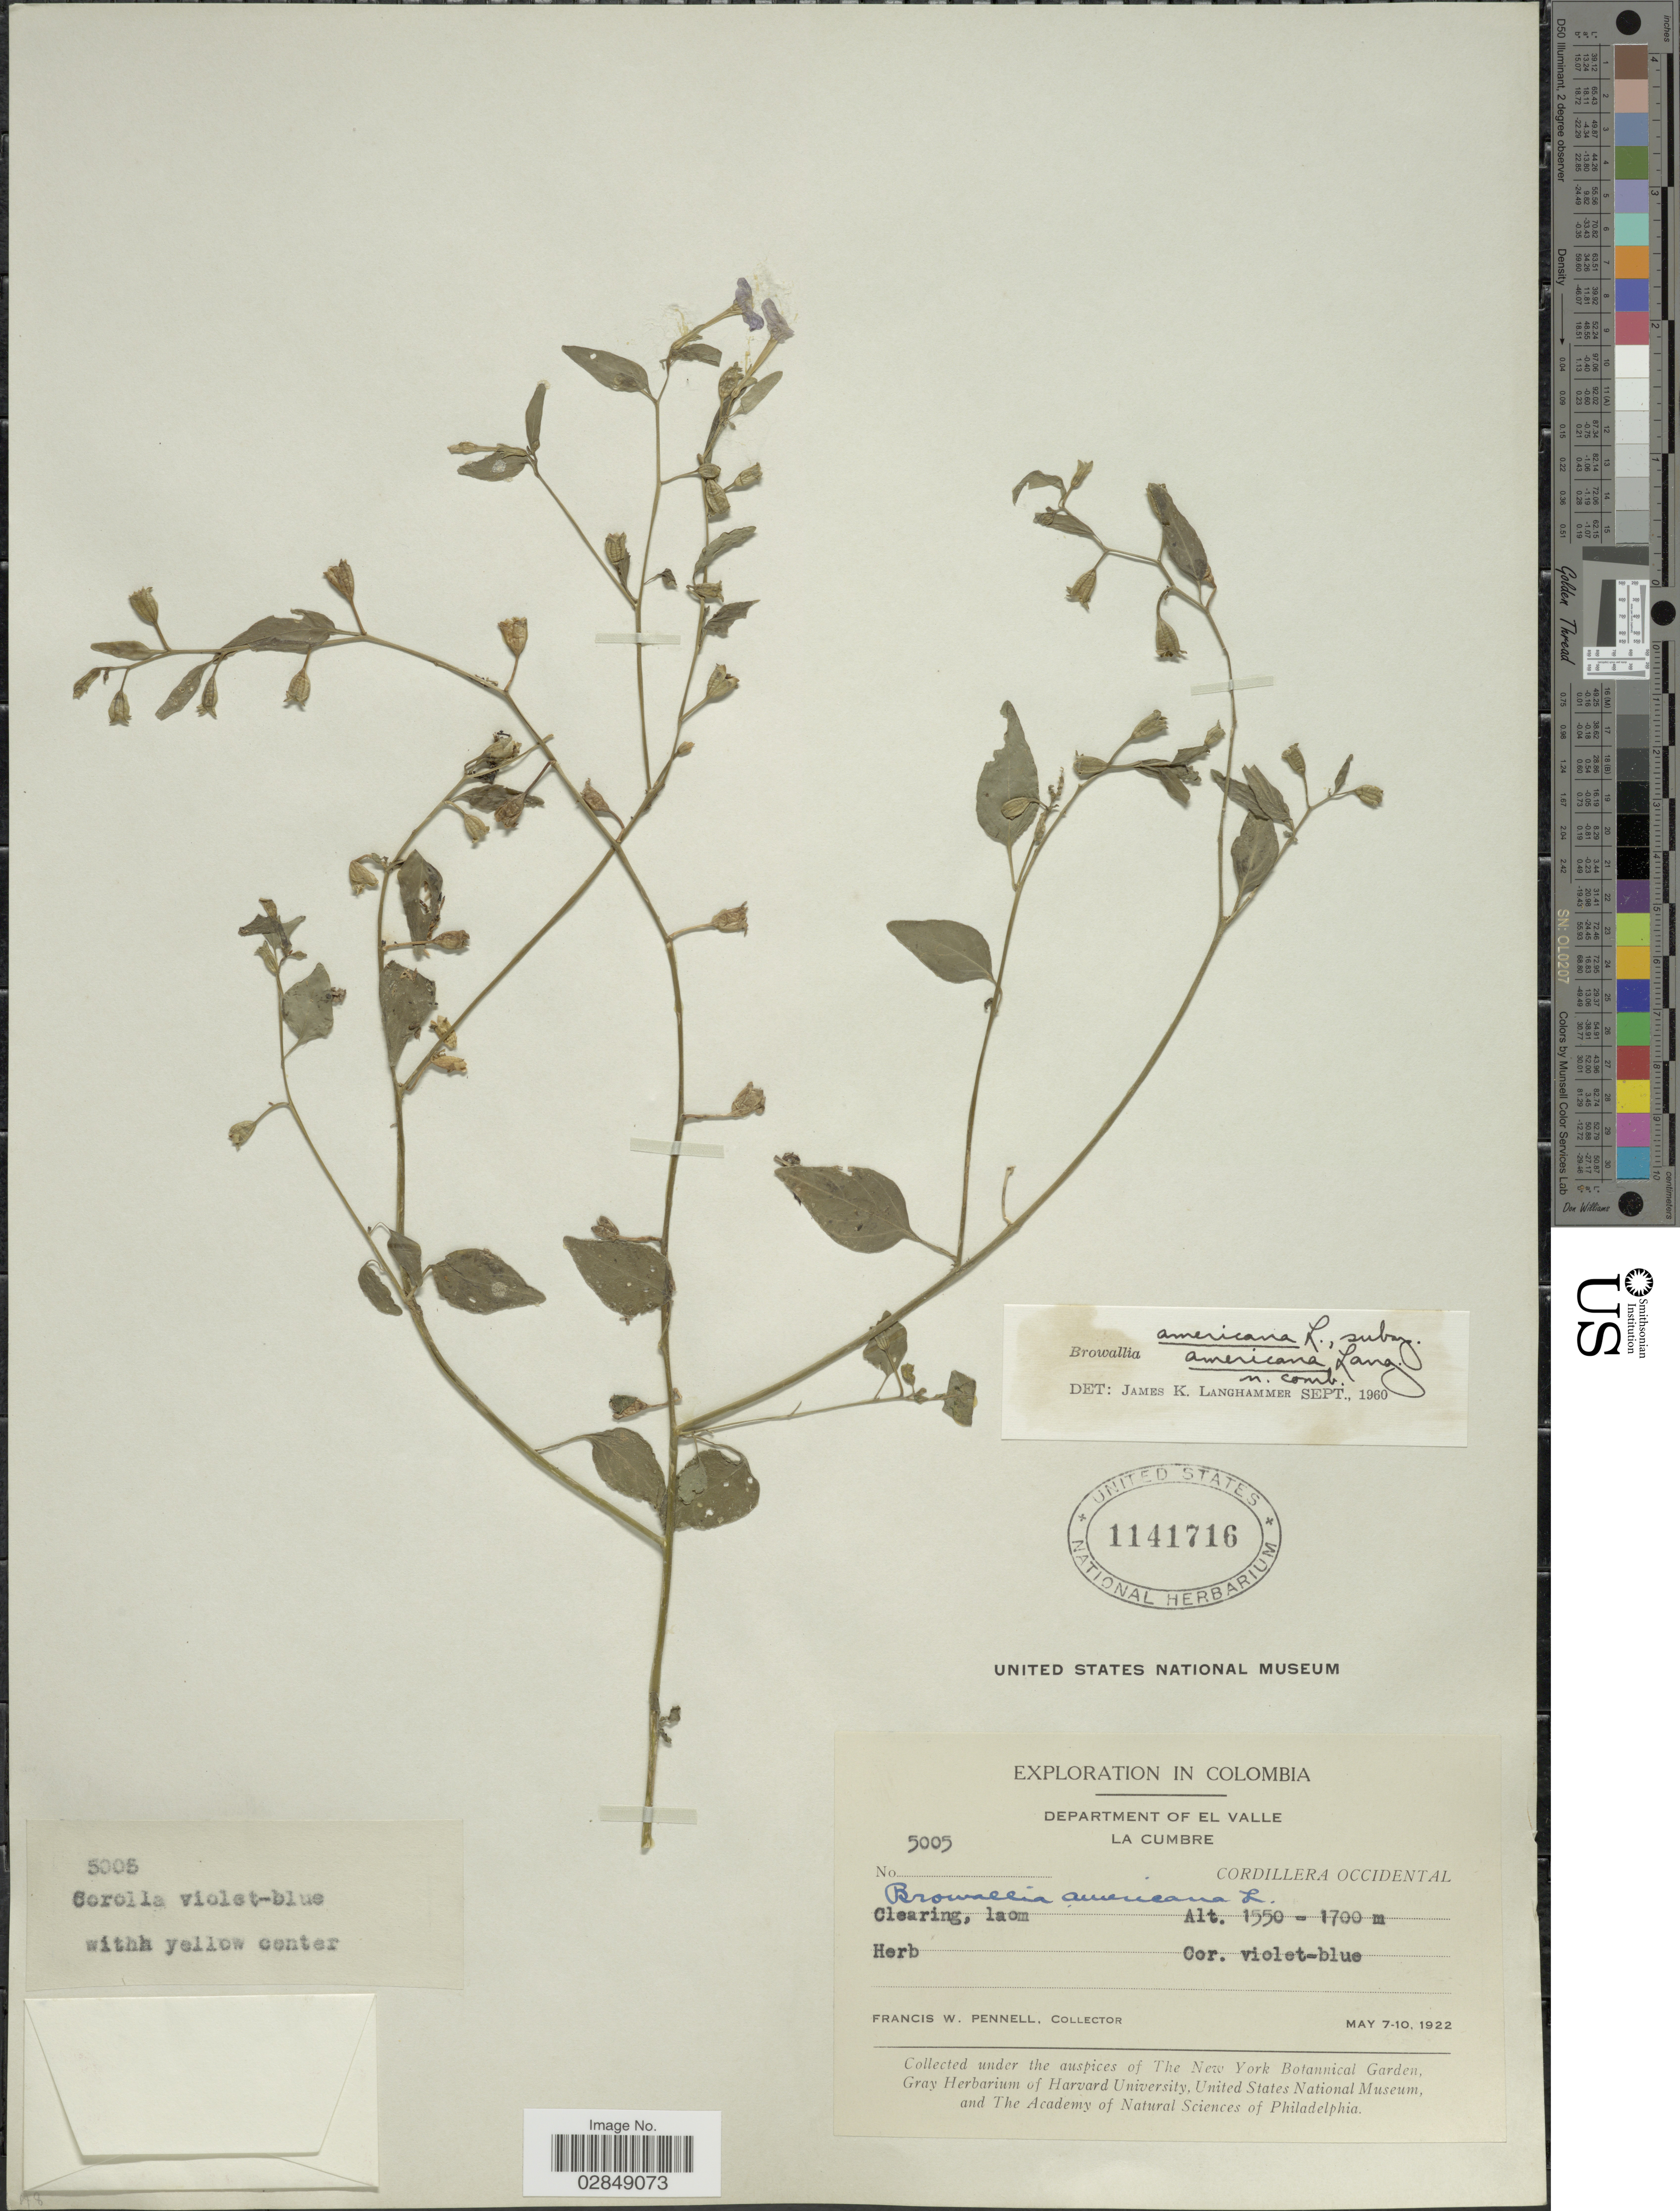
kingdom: Plantae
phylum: Tracheophyta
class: Magnoliopsida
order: Solanales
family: Solanaceae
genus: Browallia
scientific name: Browallia americana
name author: L.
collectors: F. W. Pennell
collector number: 5005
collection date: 1922-05-07/1922-05-10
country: Colombia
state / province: Valle del Cauca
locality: Department of El Valle. La Cumbre. Cordillera Occidental.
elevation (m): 1550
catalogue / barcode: US 1141716